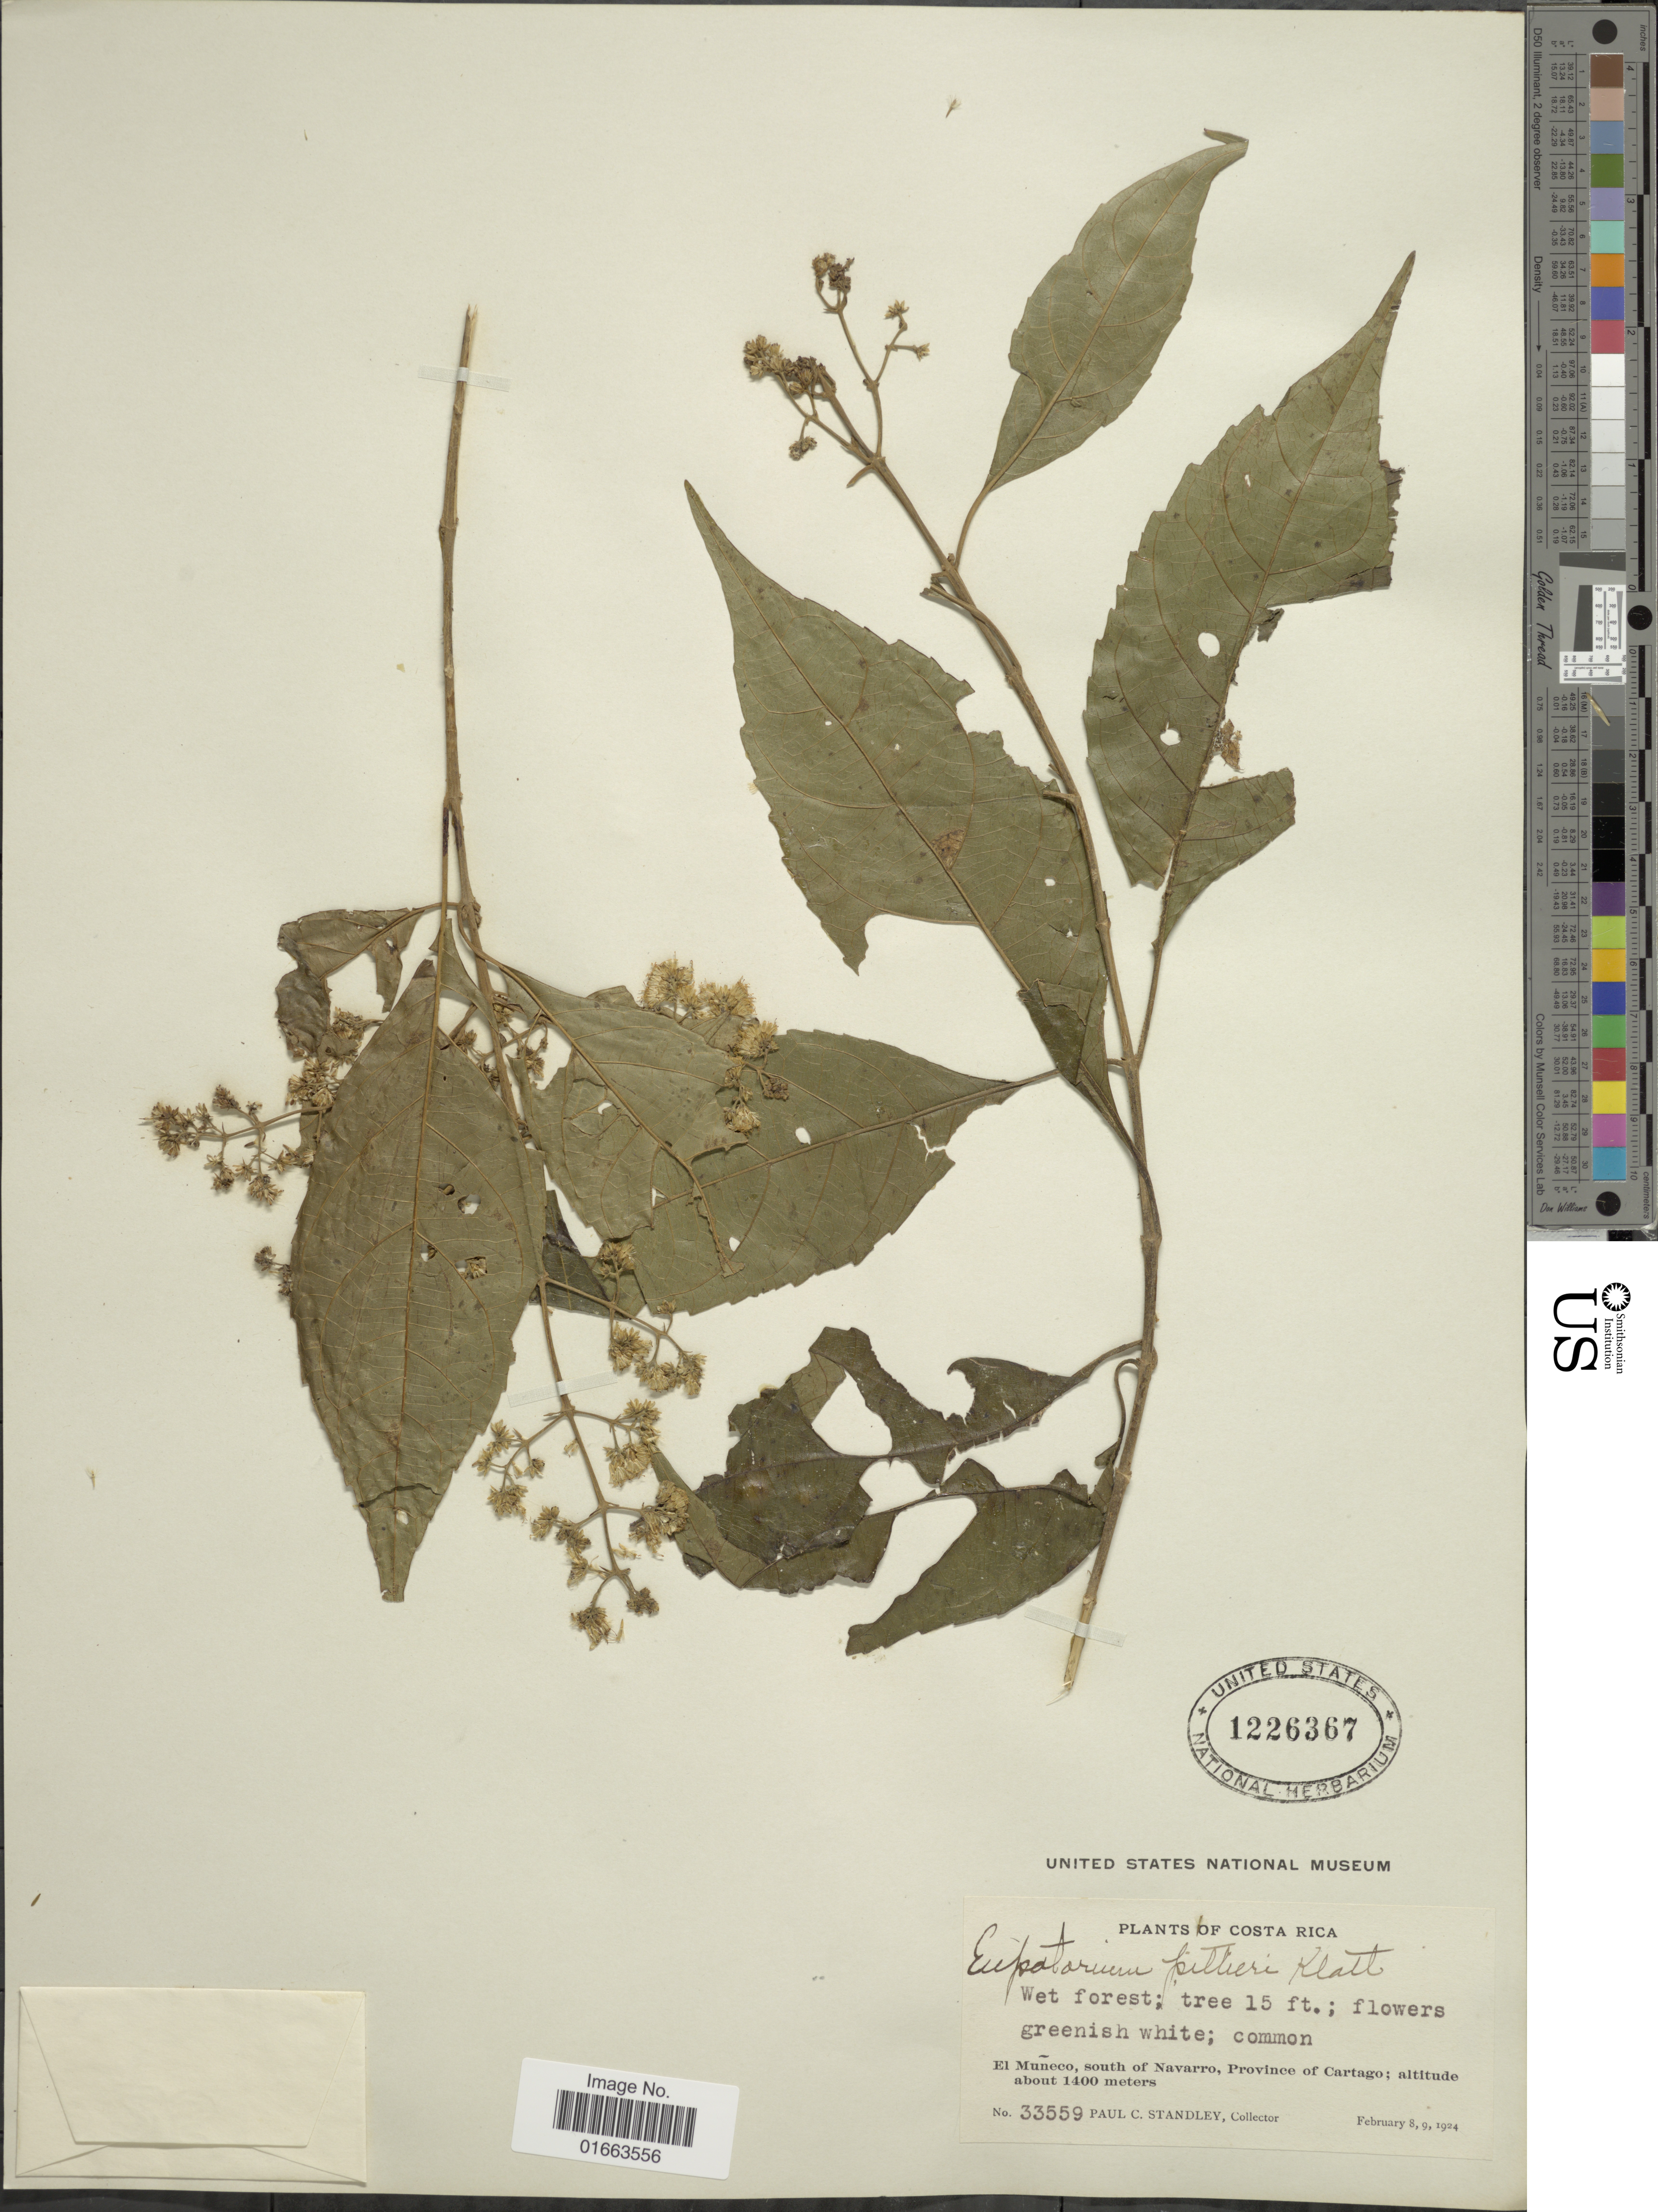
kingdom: Plantae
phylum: Tracheophyta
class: Magnoliopsida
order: Asterales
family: Asteraceae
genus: Koanophyllon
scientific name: Koanophyllon hylonoma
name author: (B.L. Rob.) R.M. King & H. Rob.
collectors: P. C. Standley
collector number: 33559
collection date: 1924-02-08/1924-02-09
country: Costa Rica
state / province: Cartago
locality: Wet forest, El Muñeco, south of Navarro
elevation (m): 1400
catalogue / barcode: US 1226367